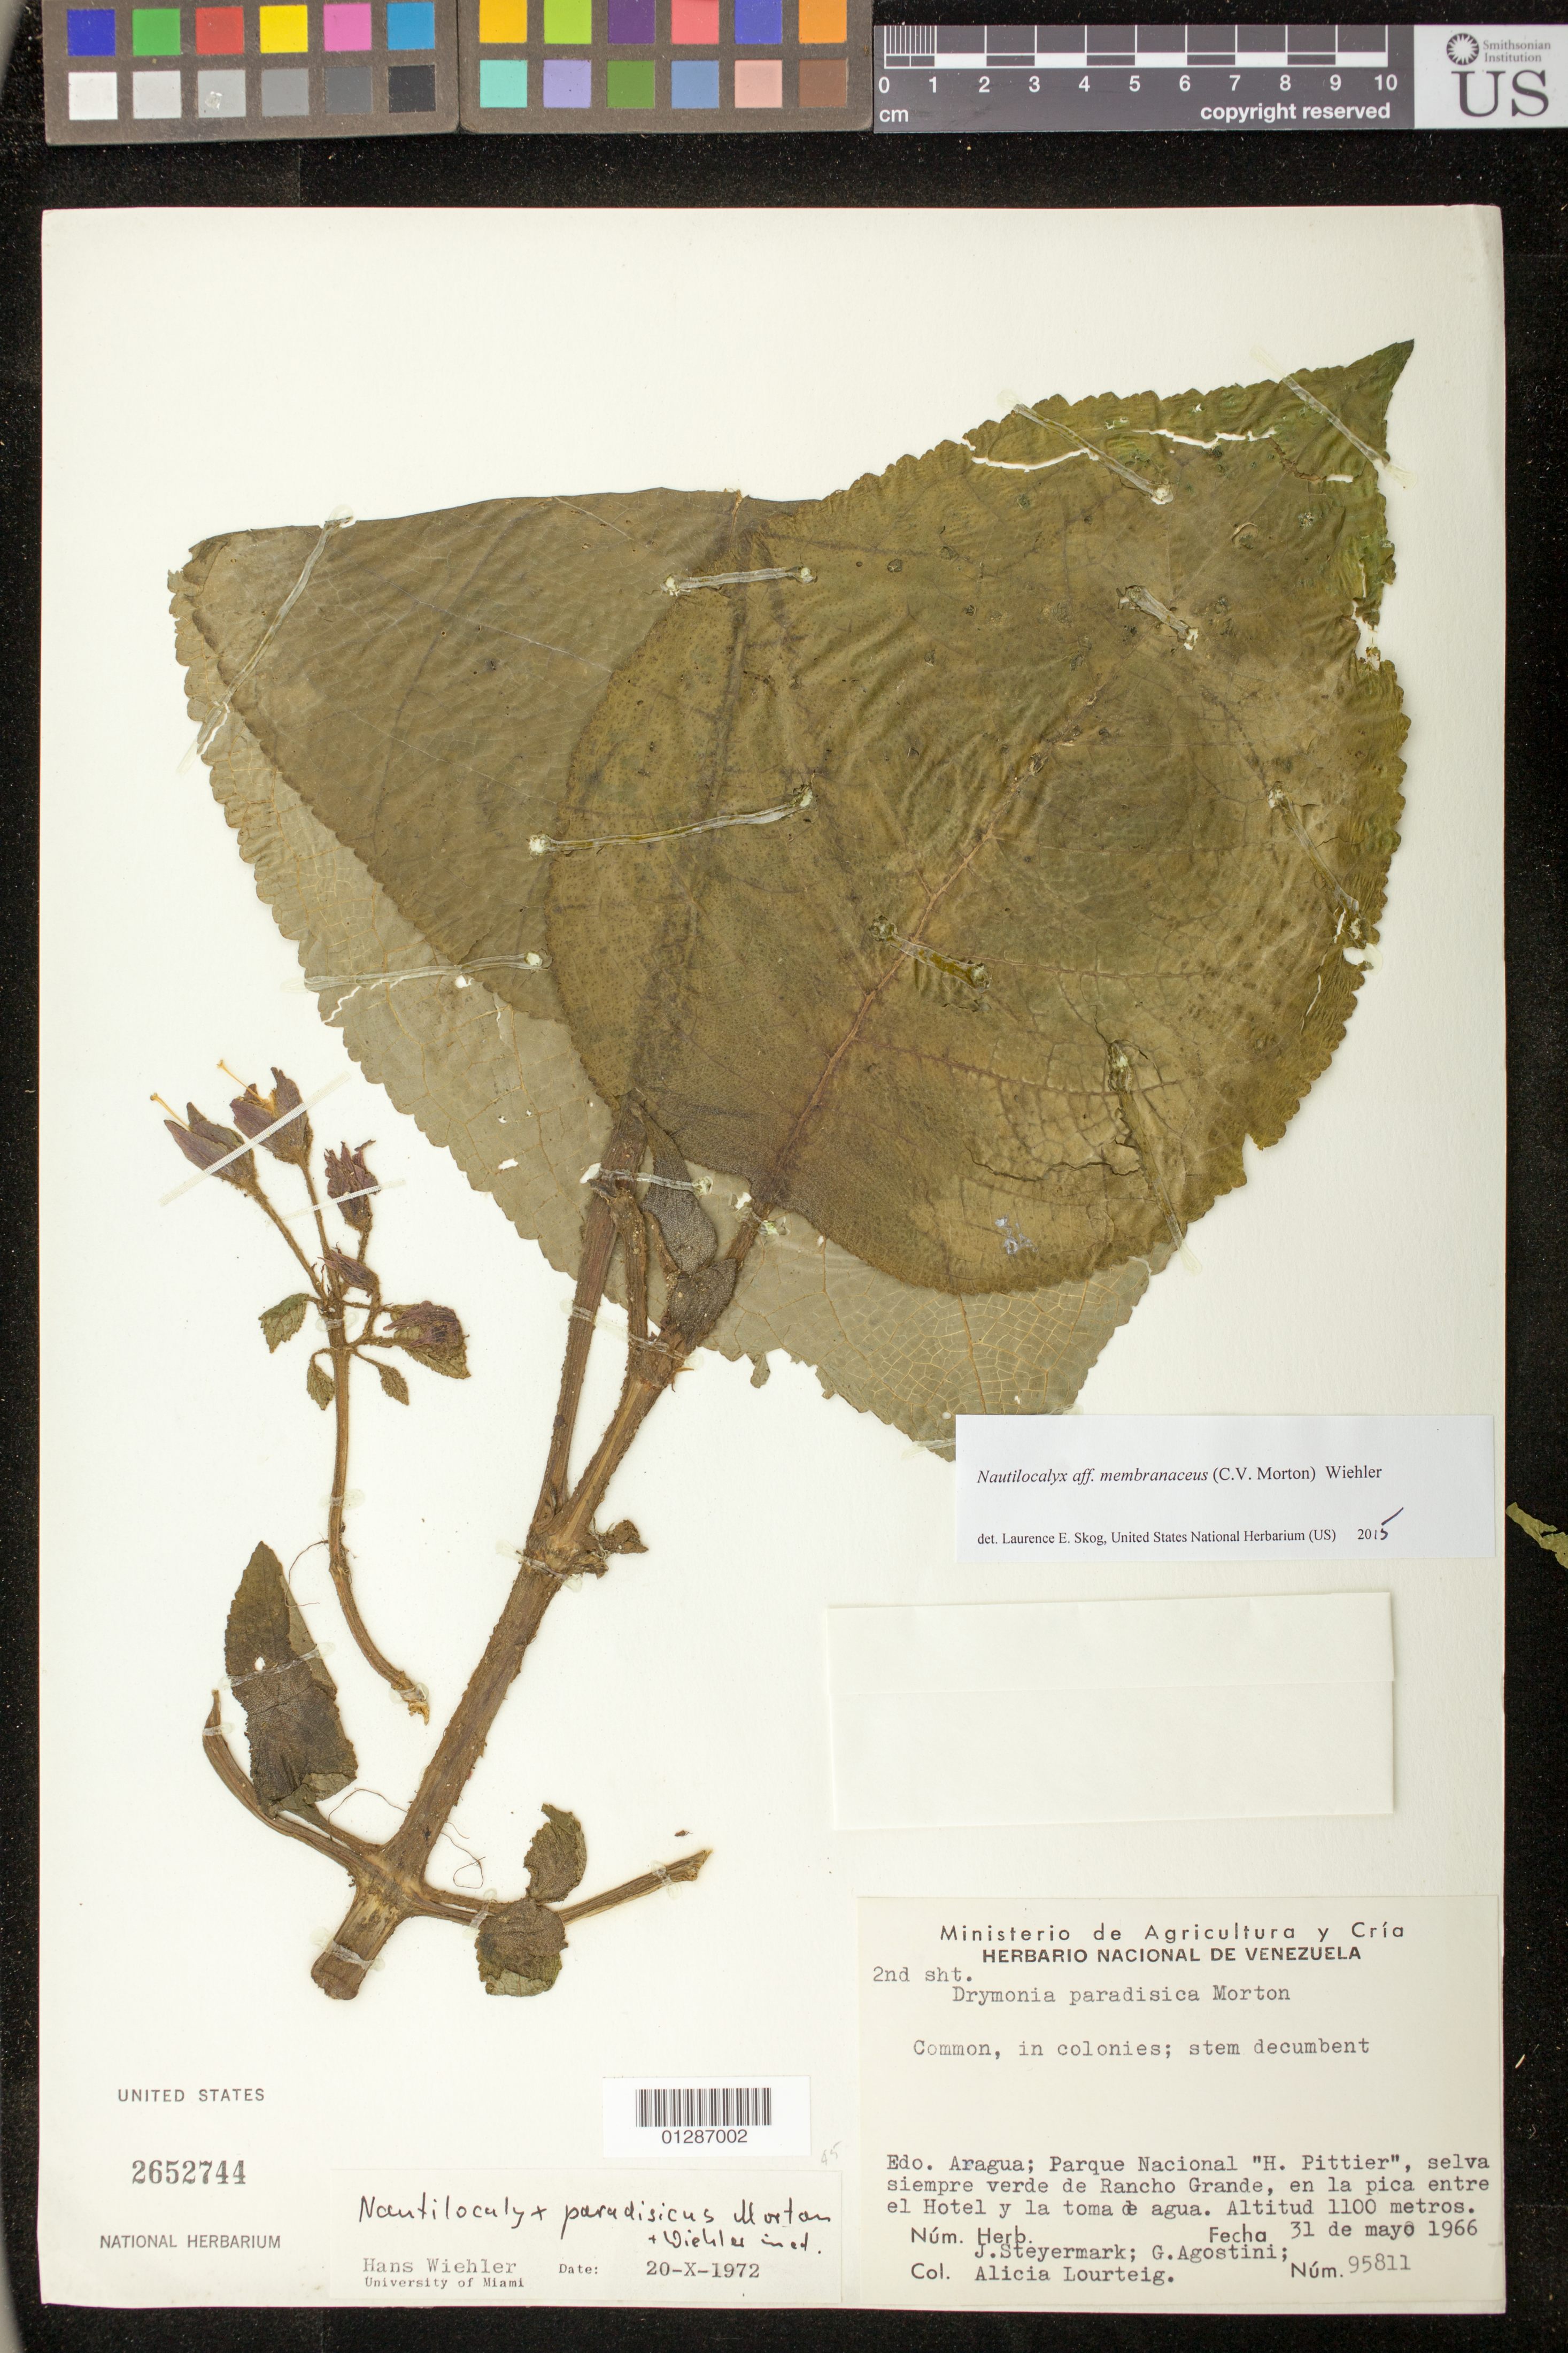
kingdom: Plantae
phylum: Tracheophyta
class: Magnoliopsida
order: Lamiales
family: Gesneriaceae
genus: Nautilocalyx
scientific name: Nautilocalyx membranaceus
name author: (C.V. Morton) Wiehler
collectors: J. Steyermark, G. Agostini & A. Lourteig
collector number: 95811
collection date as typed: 31 May 1966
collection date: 1966-05-31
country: Venezuela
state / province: Aragua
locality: Parque Nacional.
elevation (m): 1100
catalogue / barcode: US 2652744